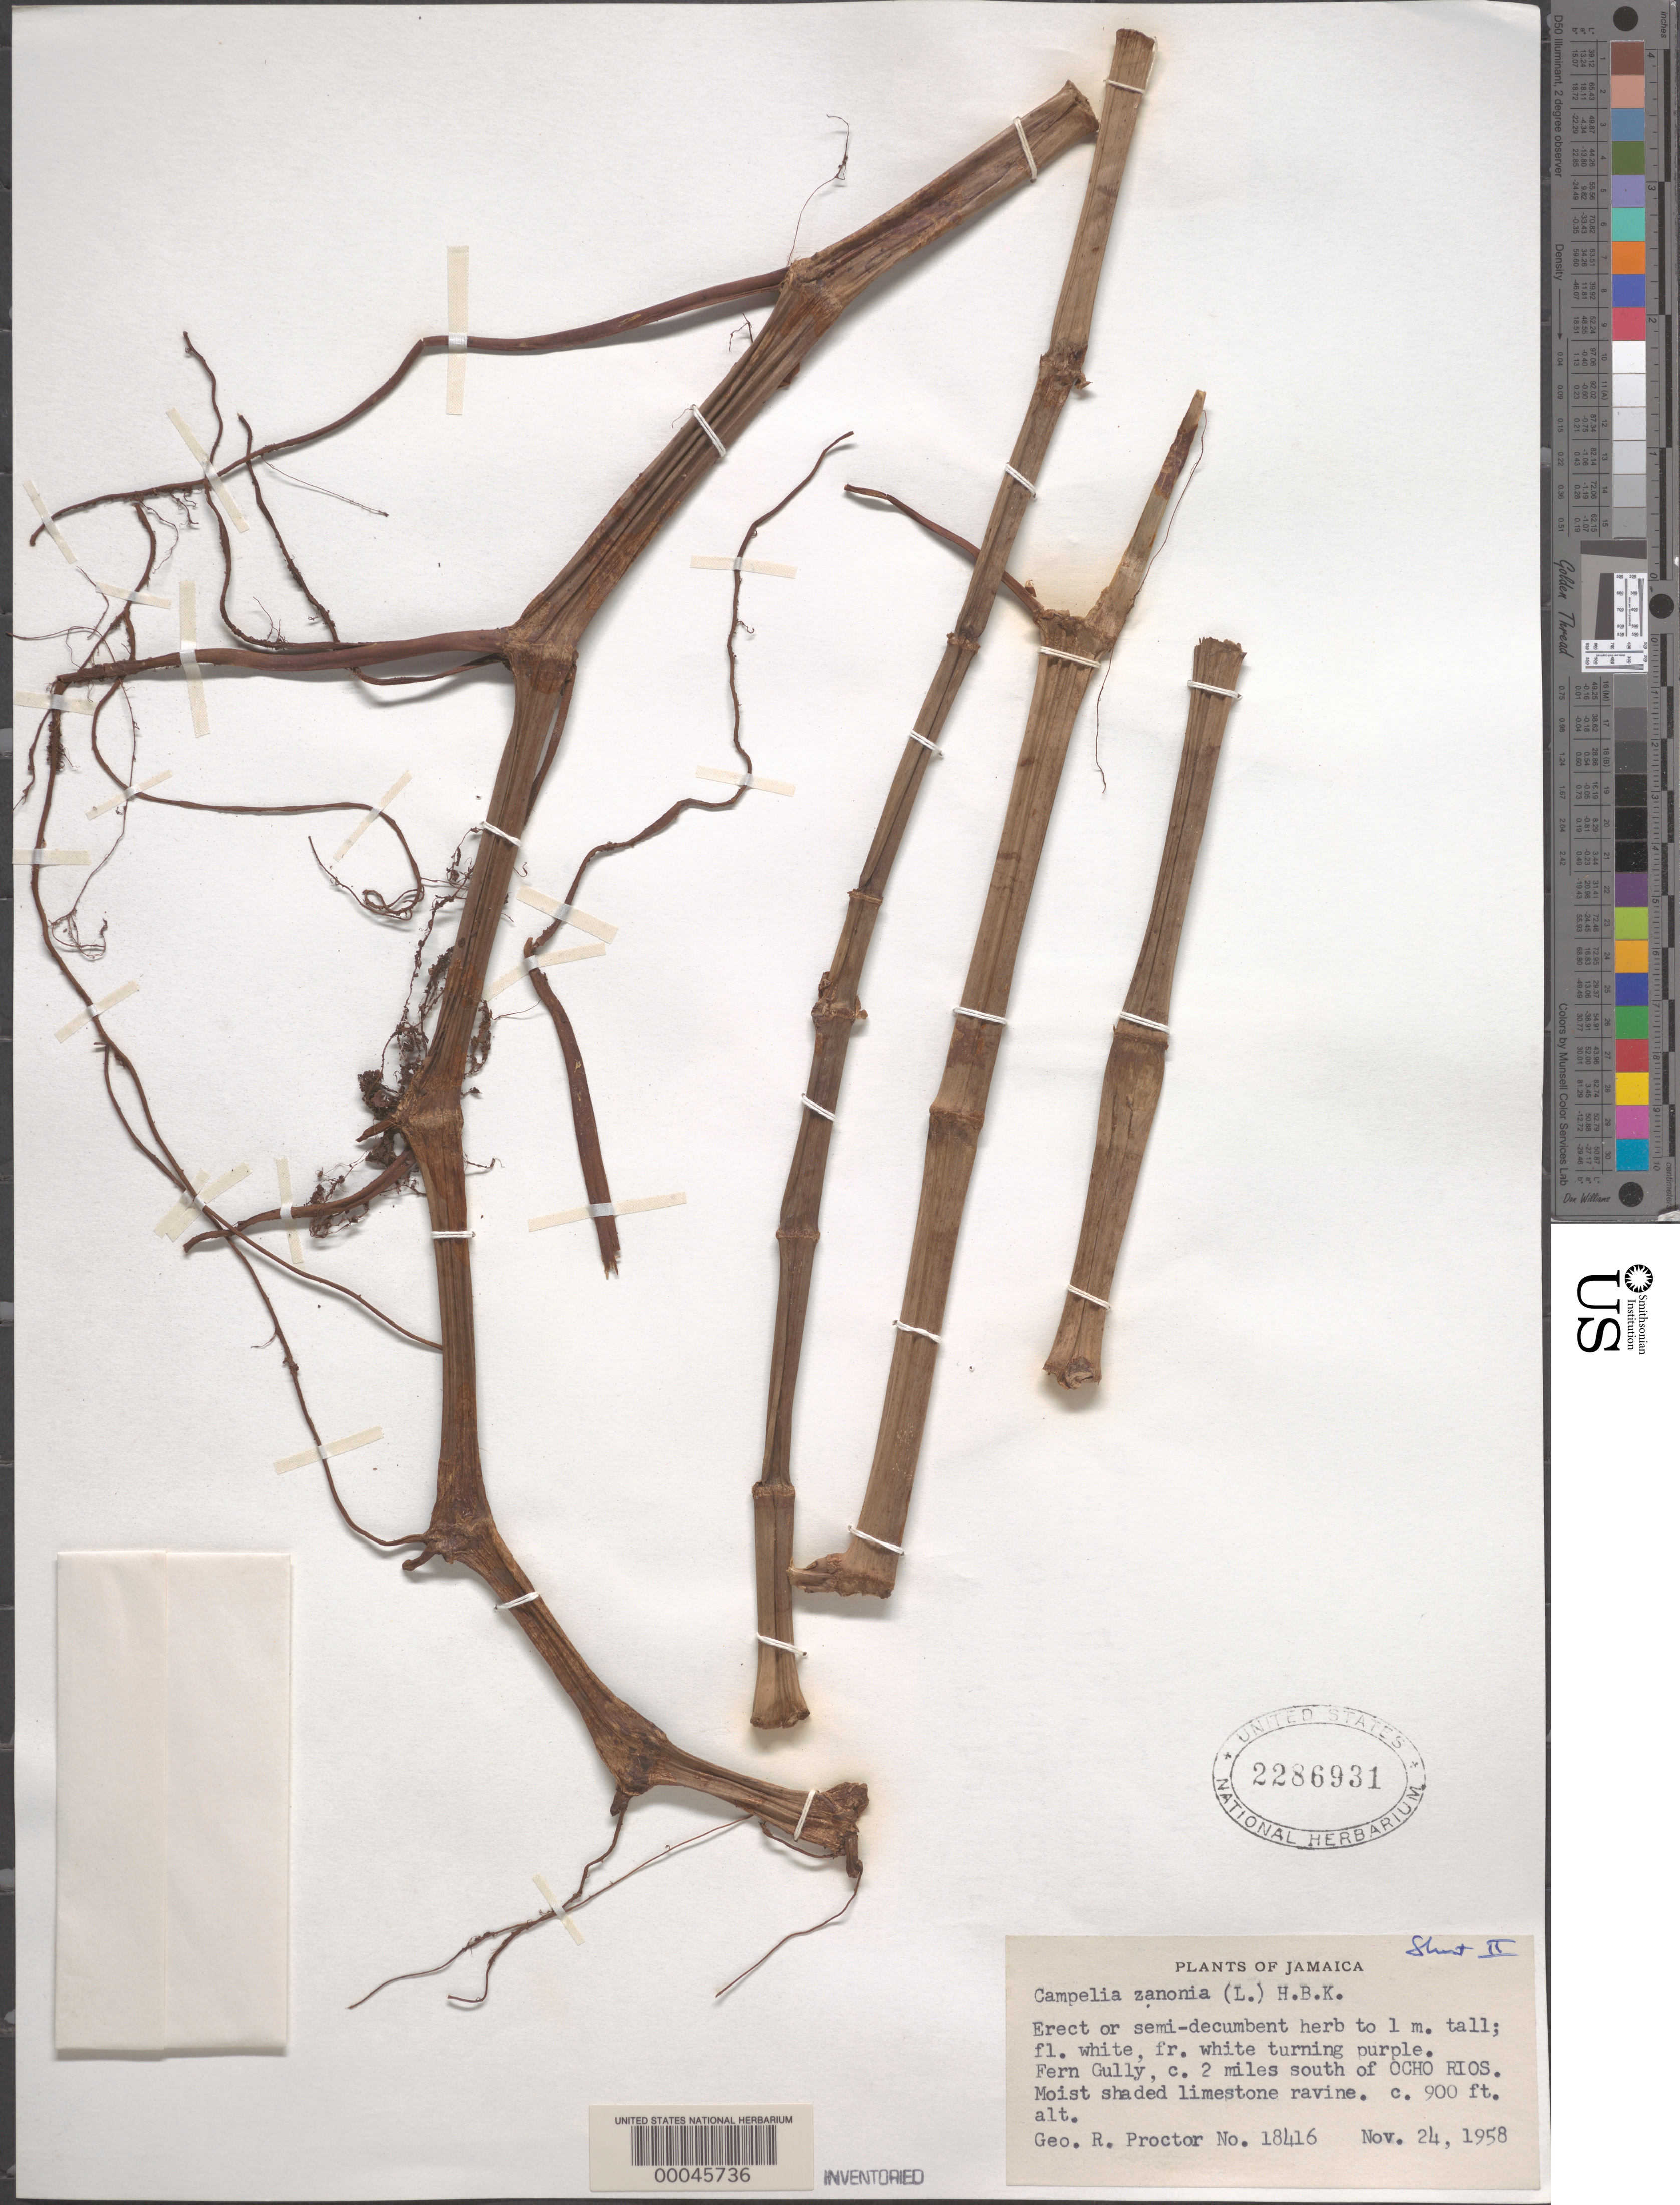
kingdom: Plantae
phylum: Tracheophyta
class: Liliopsida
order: Commelinales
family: Commelinaceae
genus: Tradescantia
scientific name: Tradescantia zanonia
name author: (L.) Sw.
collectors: G. R. Proctor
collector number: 18416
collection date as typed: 24 Nov 1958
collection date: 1958-11-24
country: Jamaica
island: Greater Antilles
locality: S of ocho rios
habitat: Moist, shaded limestone ravine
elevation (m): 275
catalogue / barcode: US 2286931